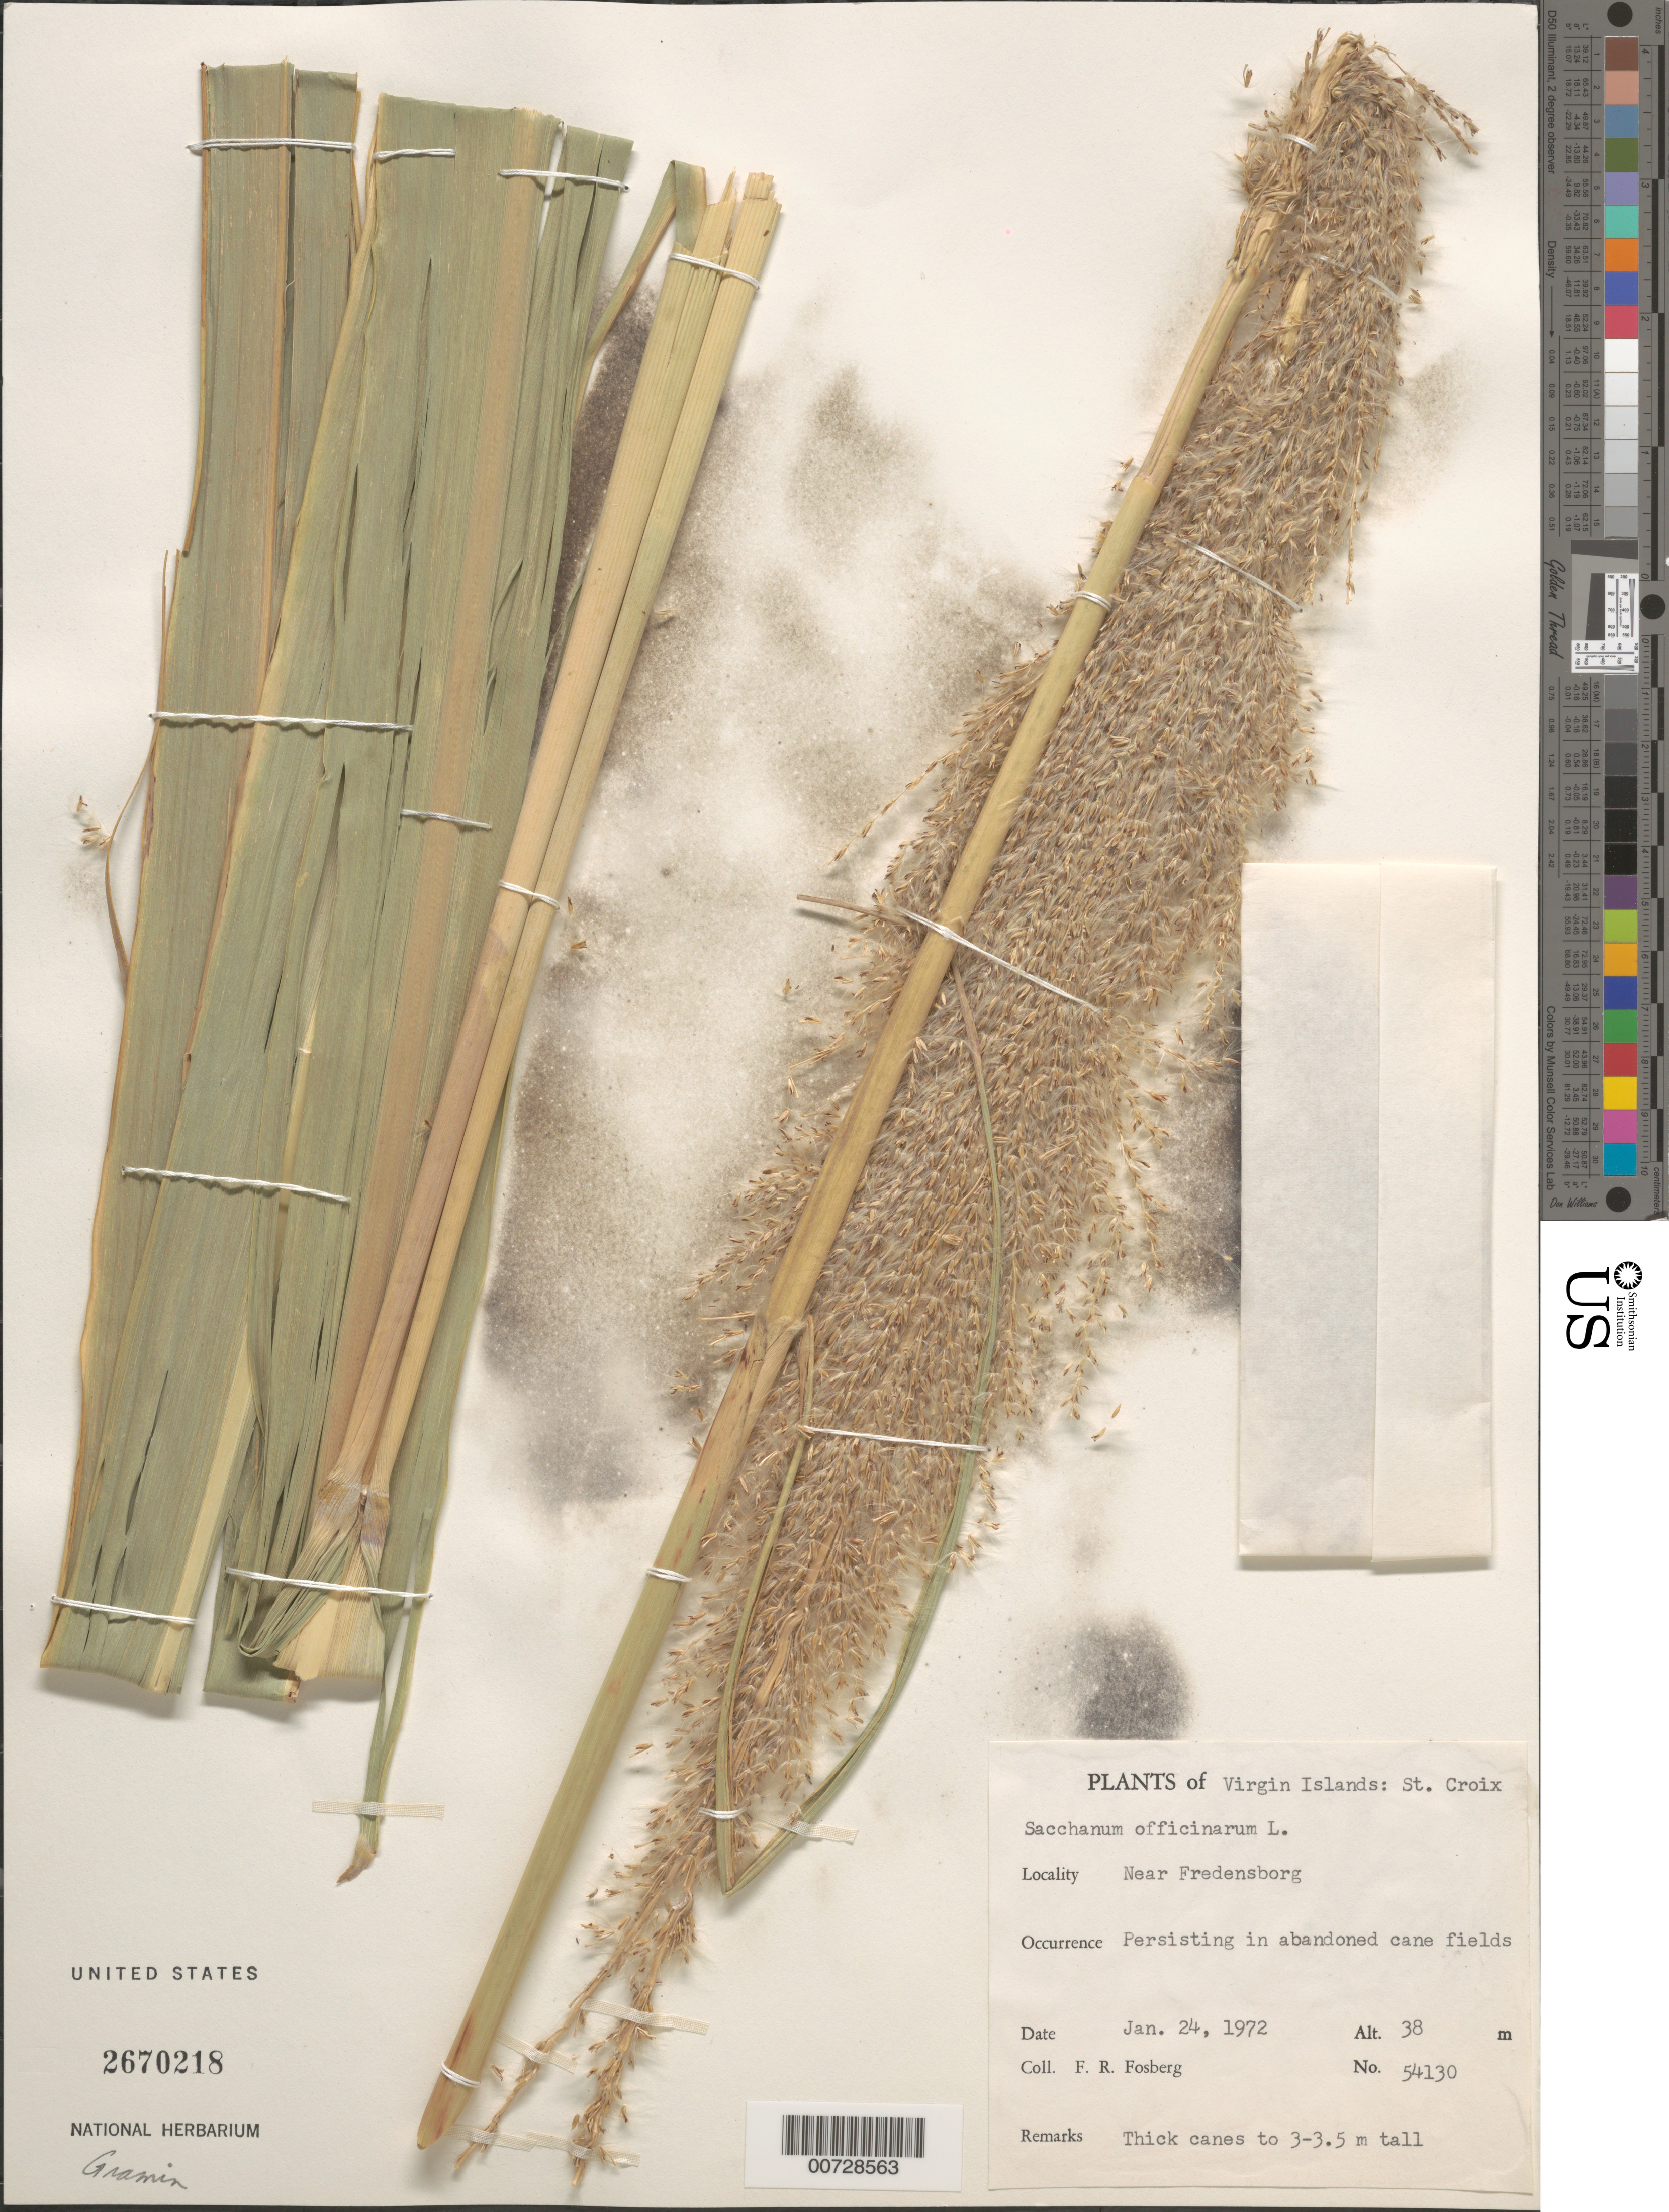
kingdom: Plantae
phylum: Tracheophyta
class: Liliopsida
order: Poales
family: Poaceae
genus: Saccharum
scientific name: Saccharum officinarum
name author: L.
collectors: F. R. Fosberg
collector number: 54130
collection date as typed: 24 Jan 1972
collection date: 1972-01-24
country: U.S. Virgin Islands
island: St. Croix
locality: Fredensborg, near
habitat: Abandoned cane fields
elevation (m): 38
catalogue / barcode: US 2670218